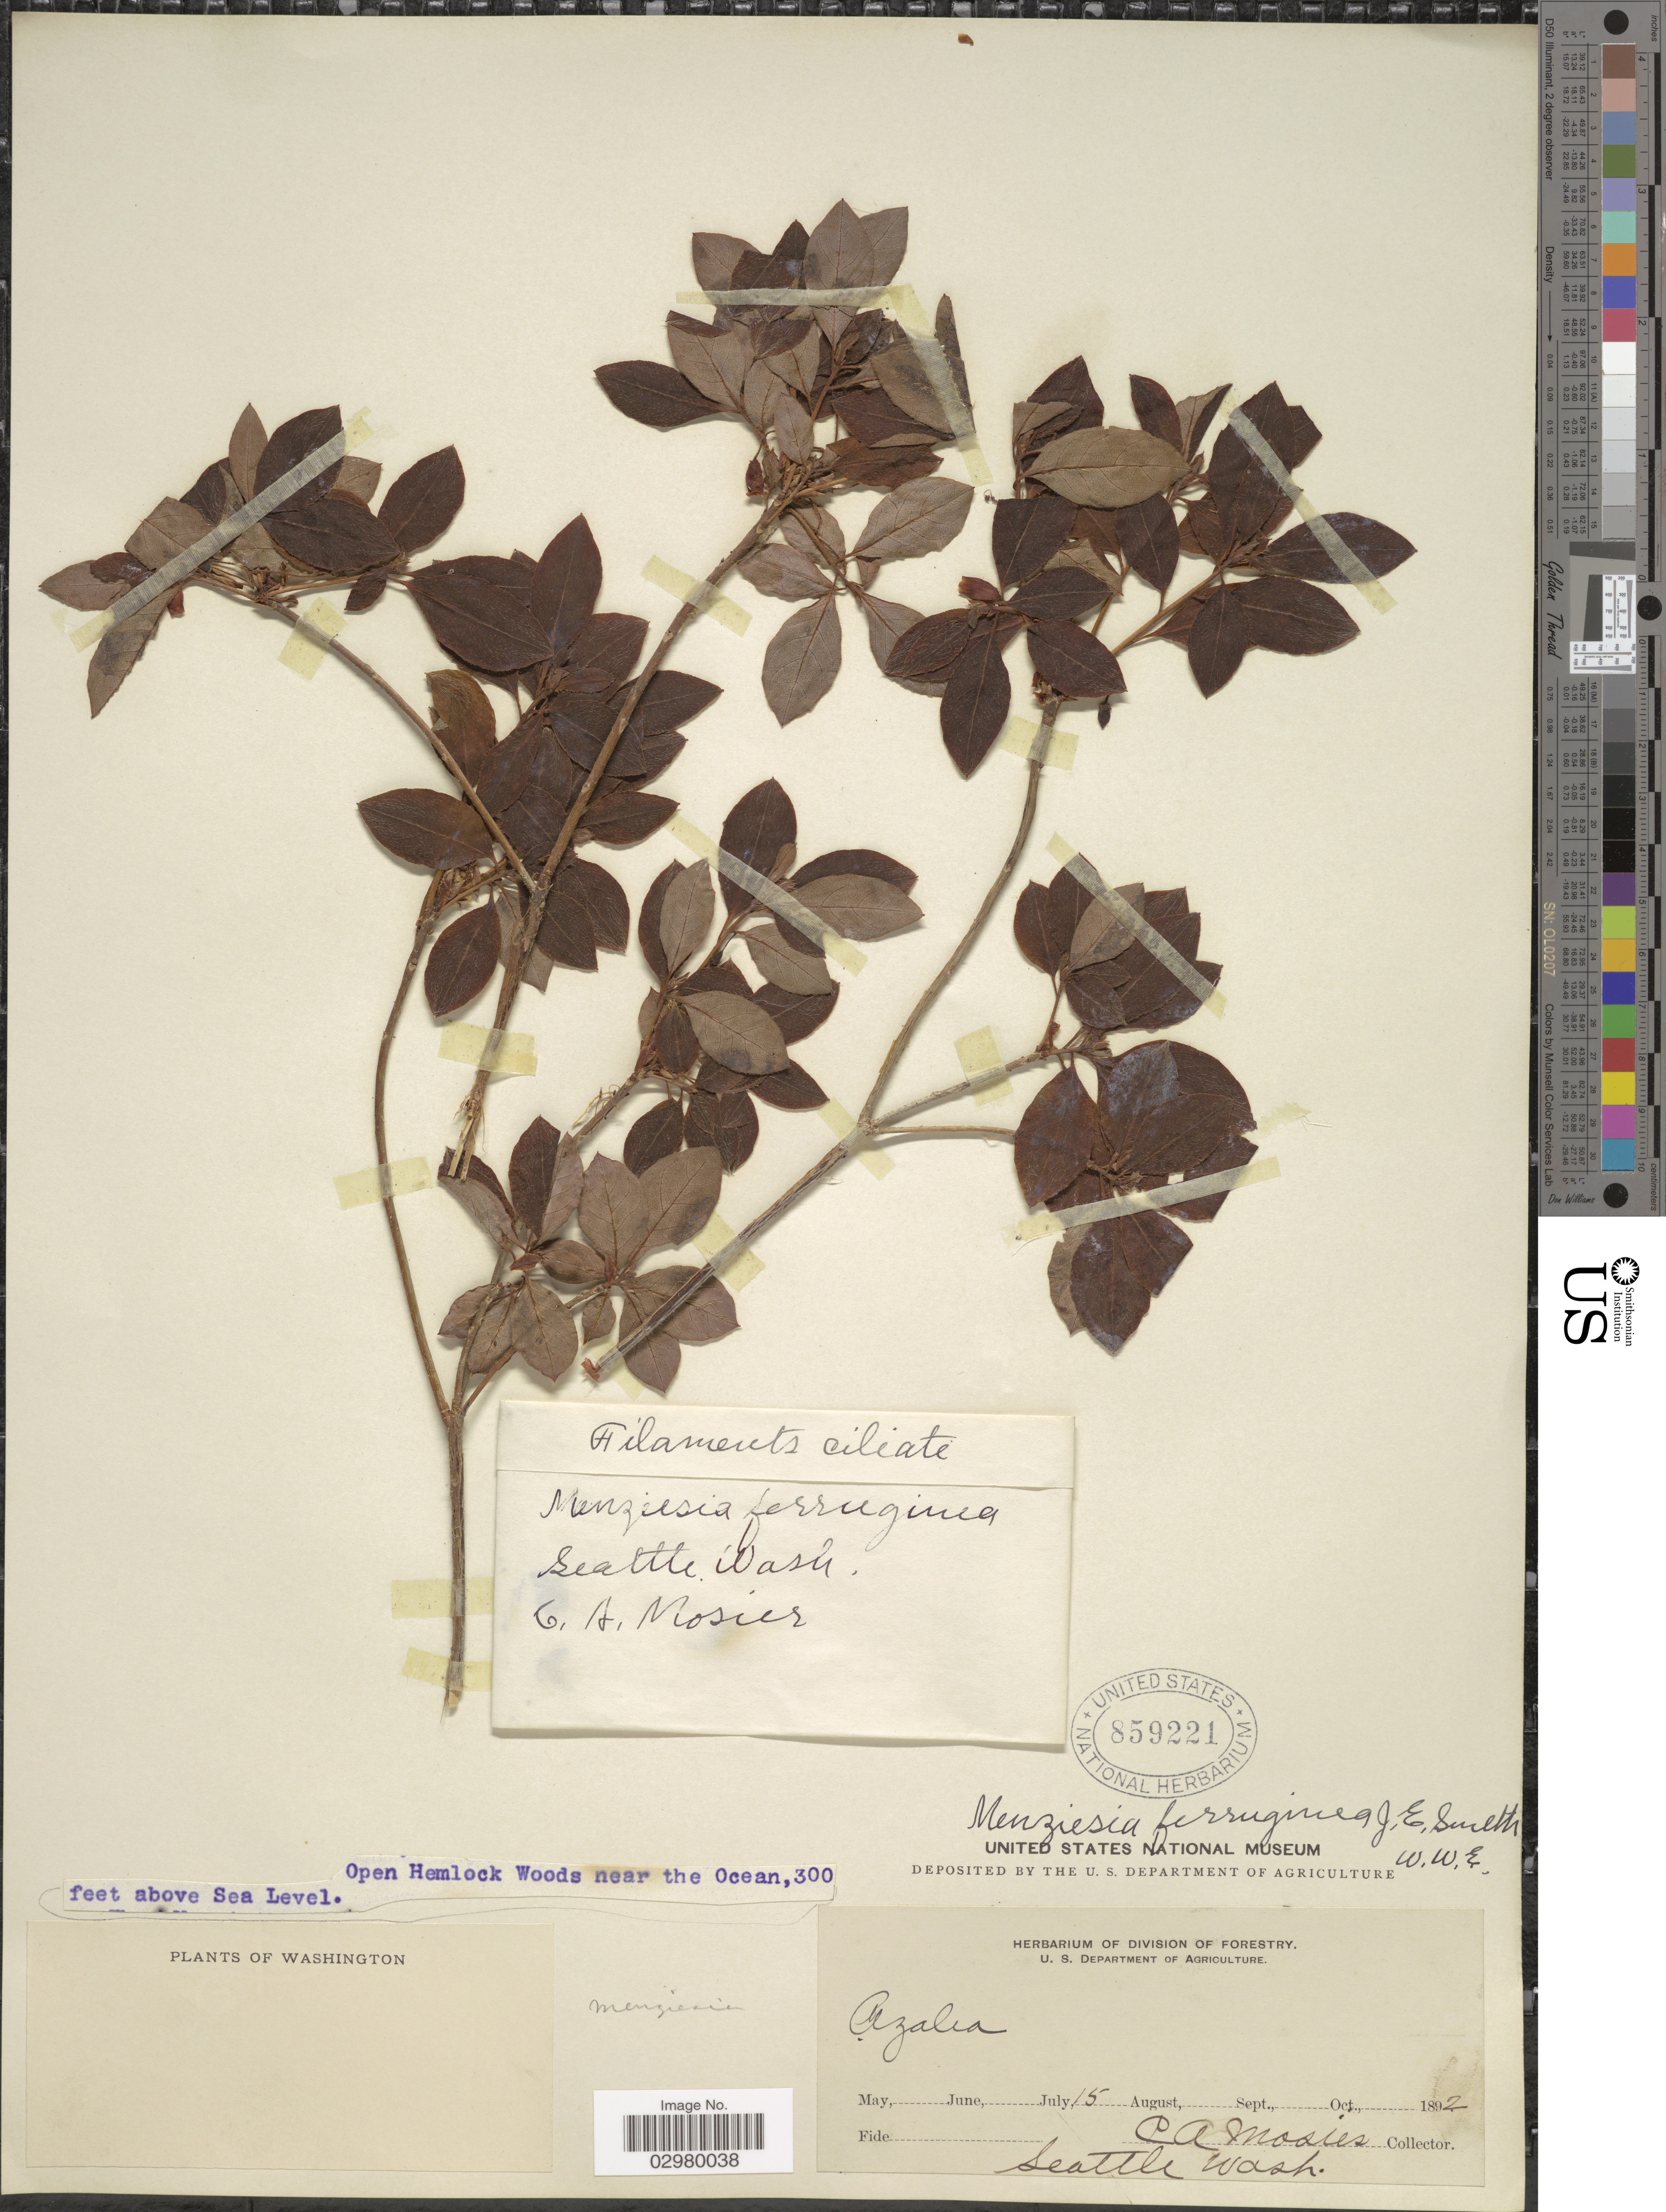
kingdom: Plantae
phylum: Tracheophyta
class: Magnoliopsida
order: Ericales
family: Ericaceae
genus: Menziesia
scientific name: Menziesia ferruginea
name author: Sm.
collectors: C. A. Mosier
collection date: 1892-07-15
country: United States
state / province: Washington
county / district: King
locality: Seattle.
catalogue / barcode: US 859221